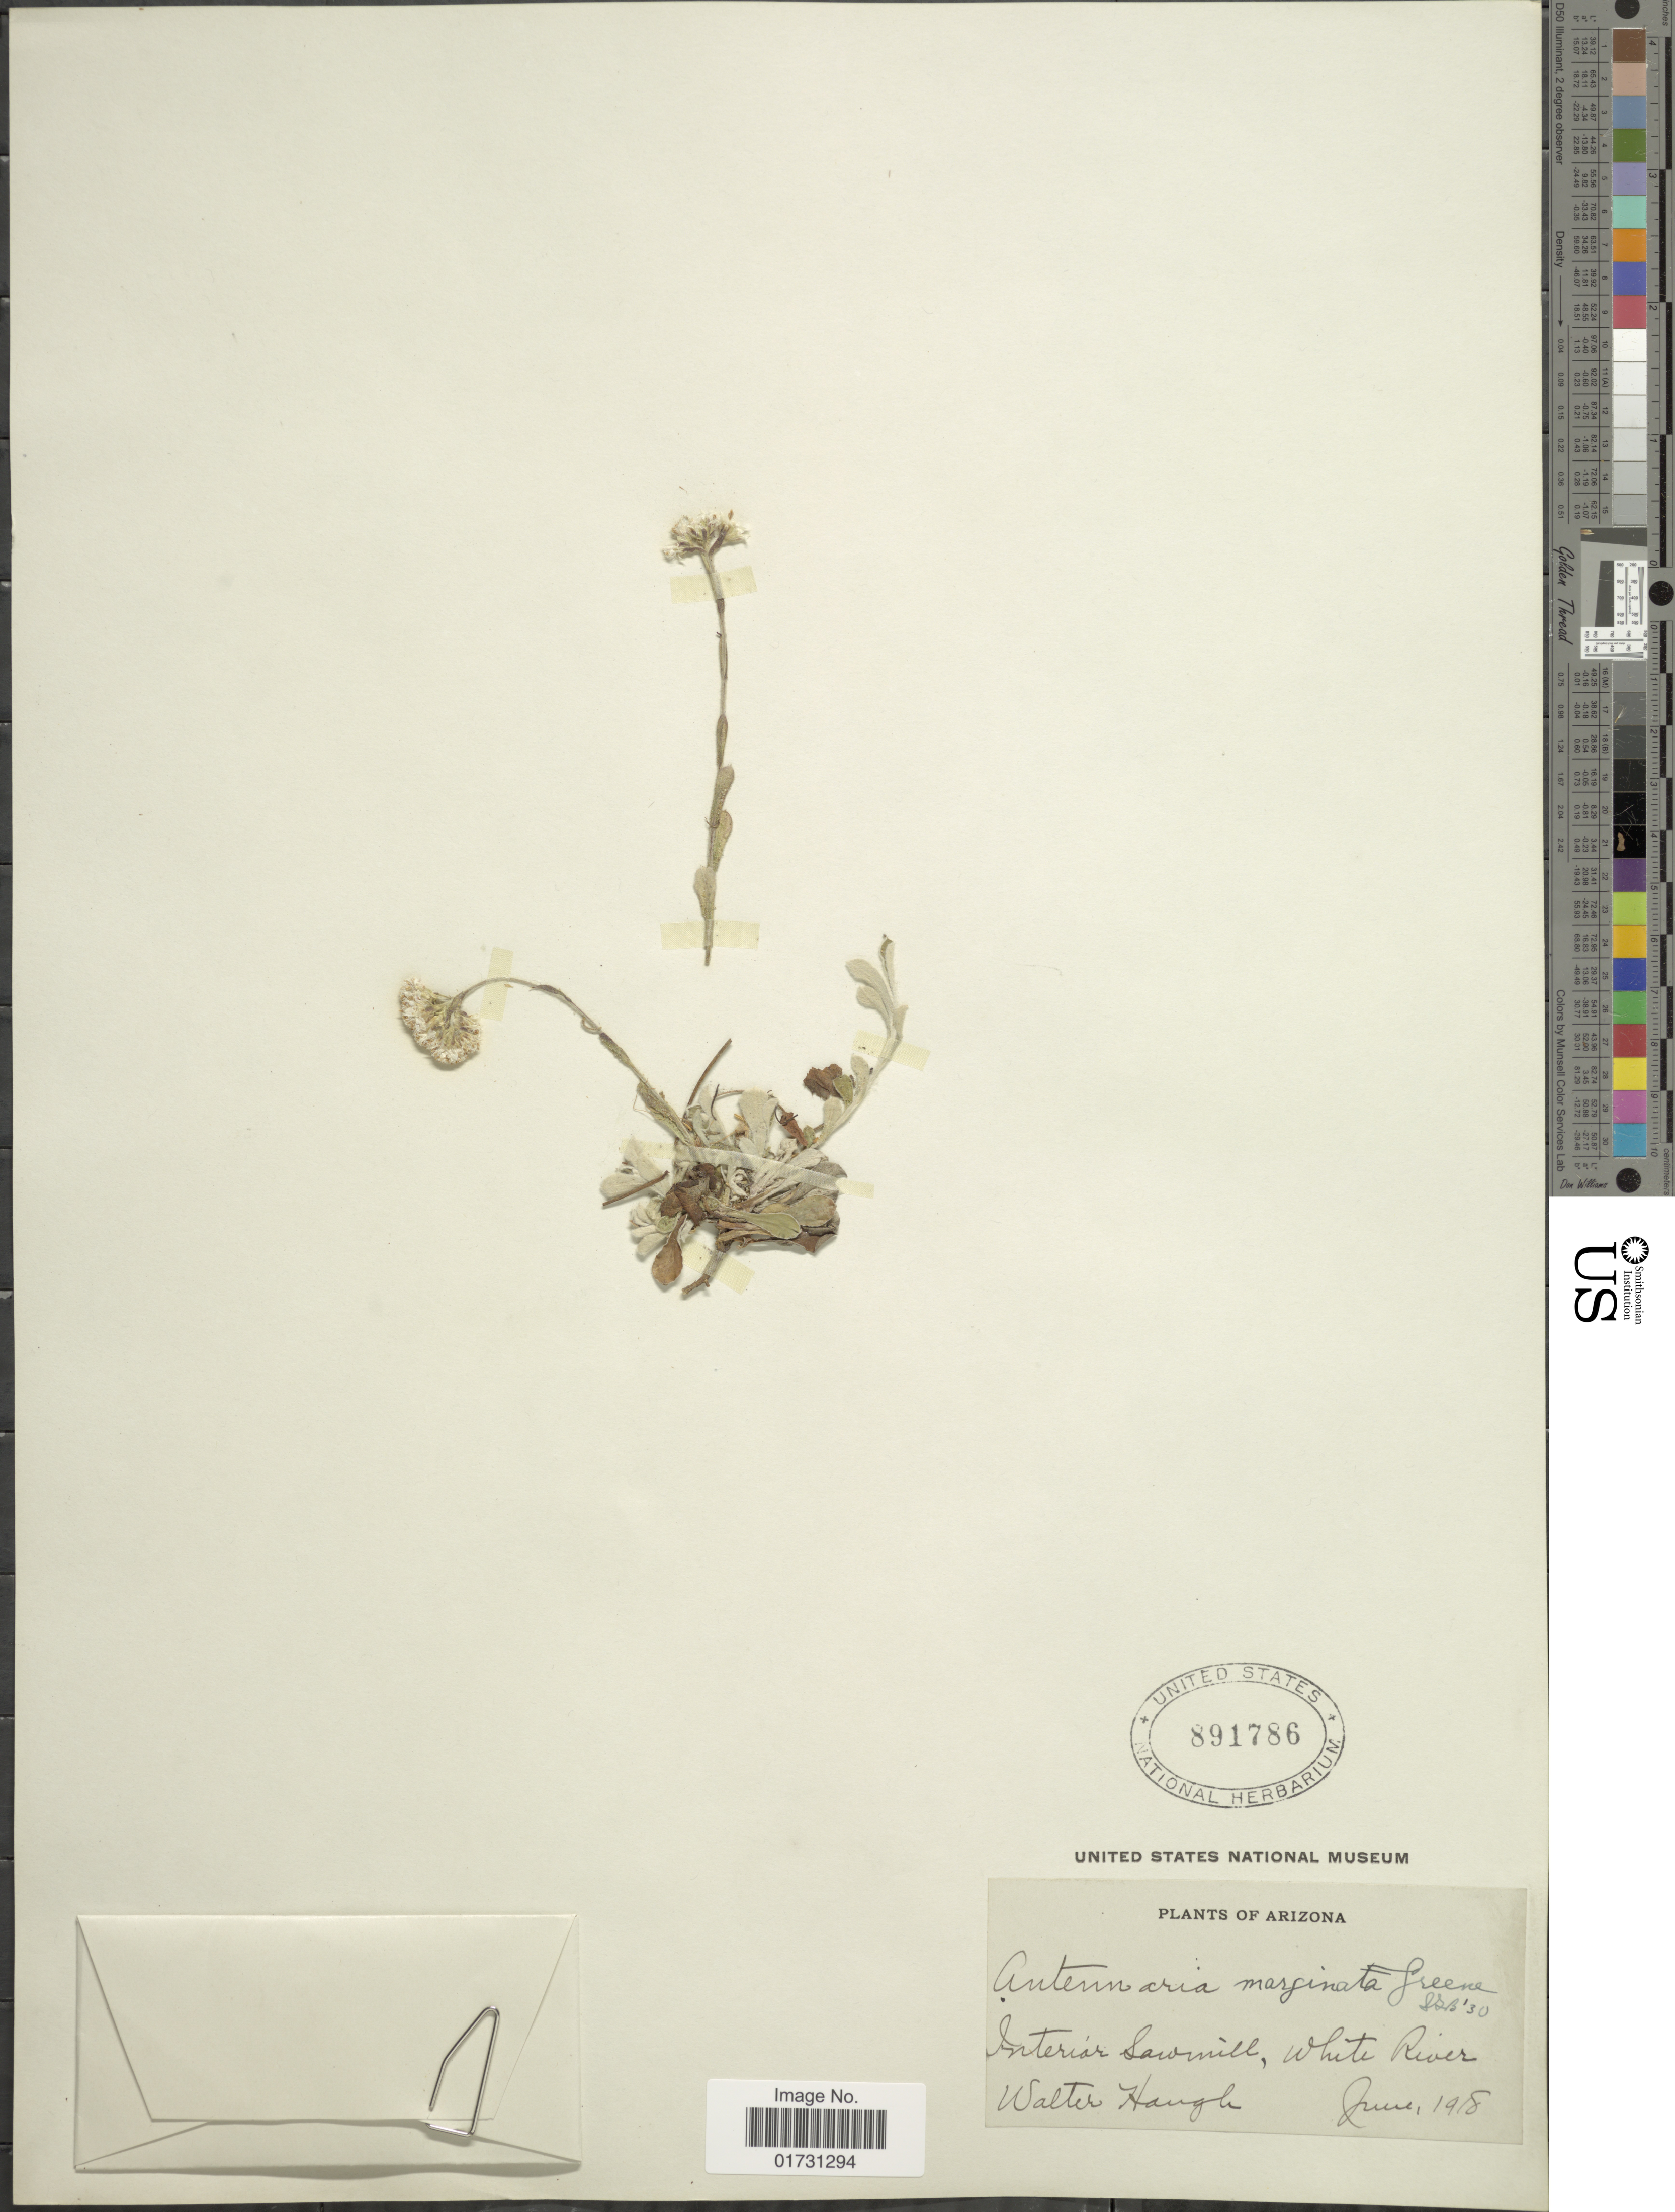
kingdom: Plantae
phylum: Tracheophyta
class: Magnoliopsida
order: Asterales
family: Asteraceae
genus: Antennaria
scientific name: Antennaria marginata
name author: Greene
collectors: W. Haugh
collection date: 1918-06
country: United States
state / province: Arizona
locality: Interior Sawmill, White River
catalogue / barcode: US 891786